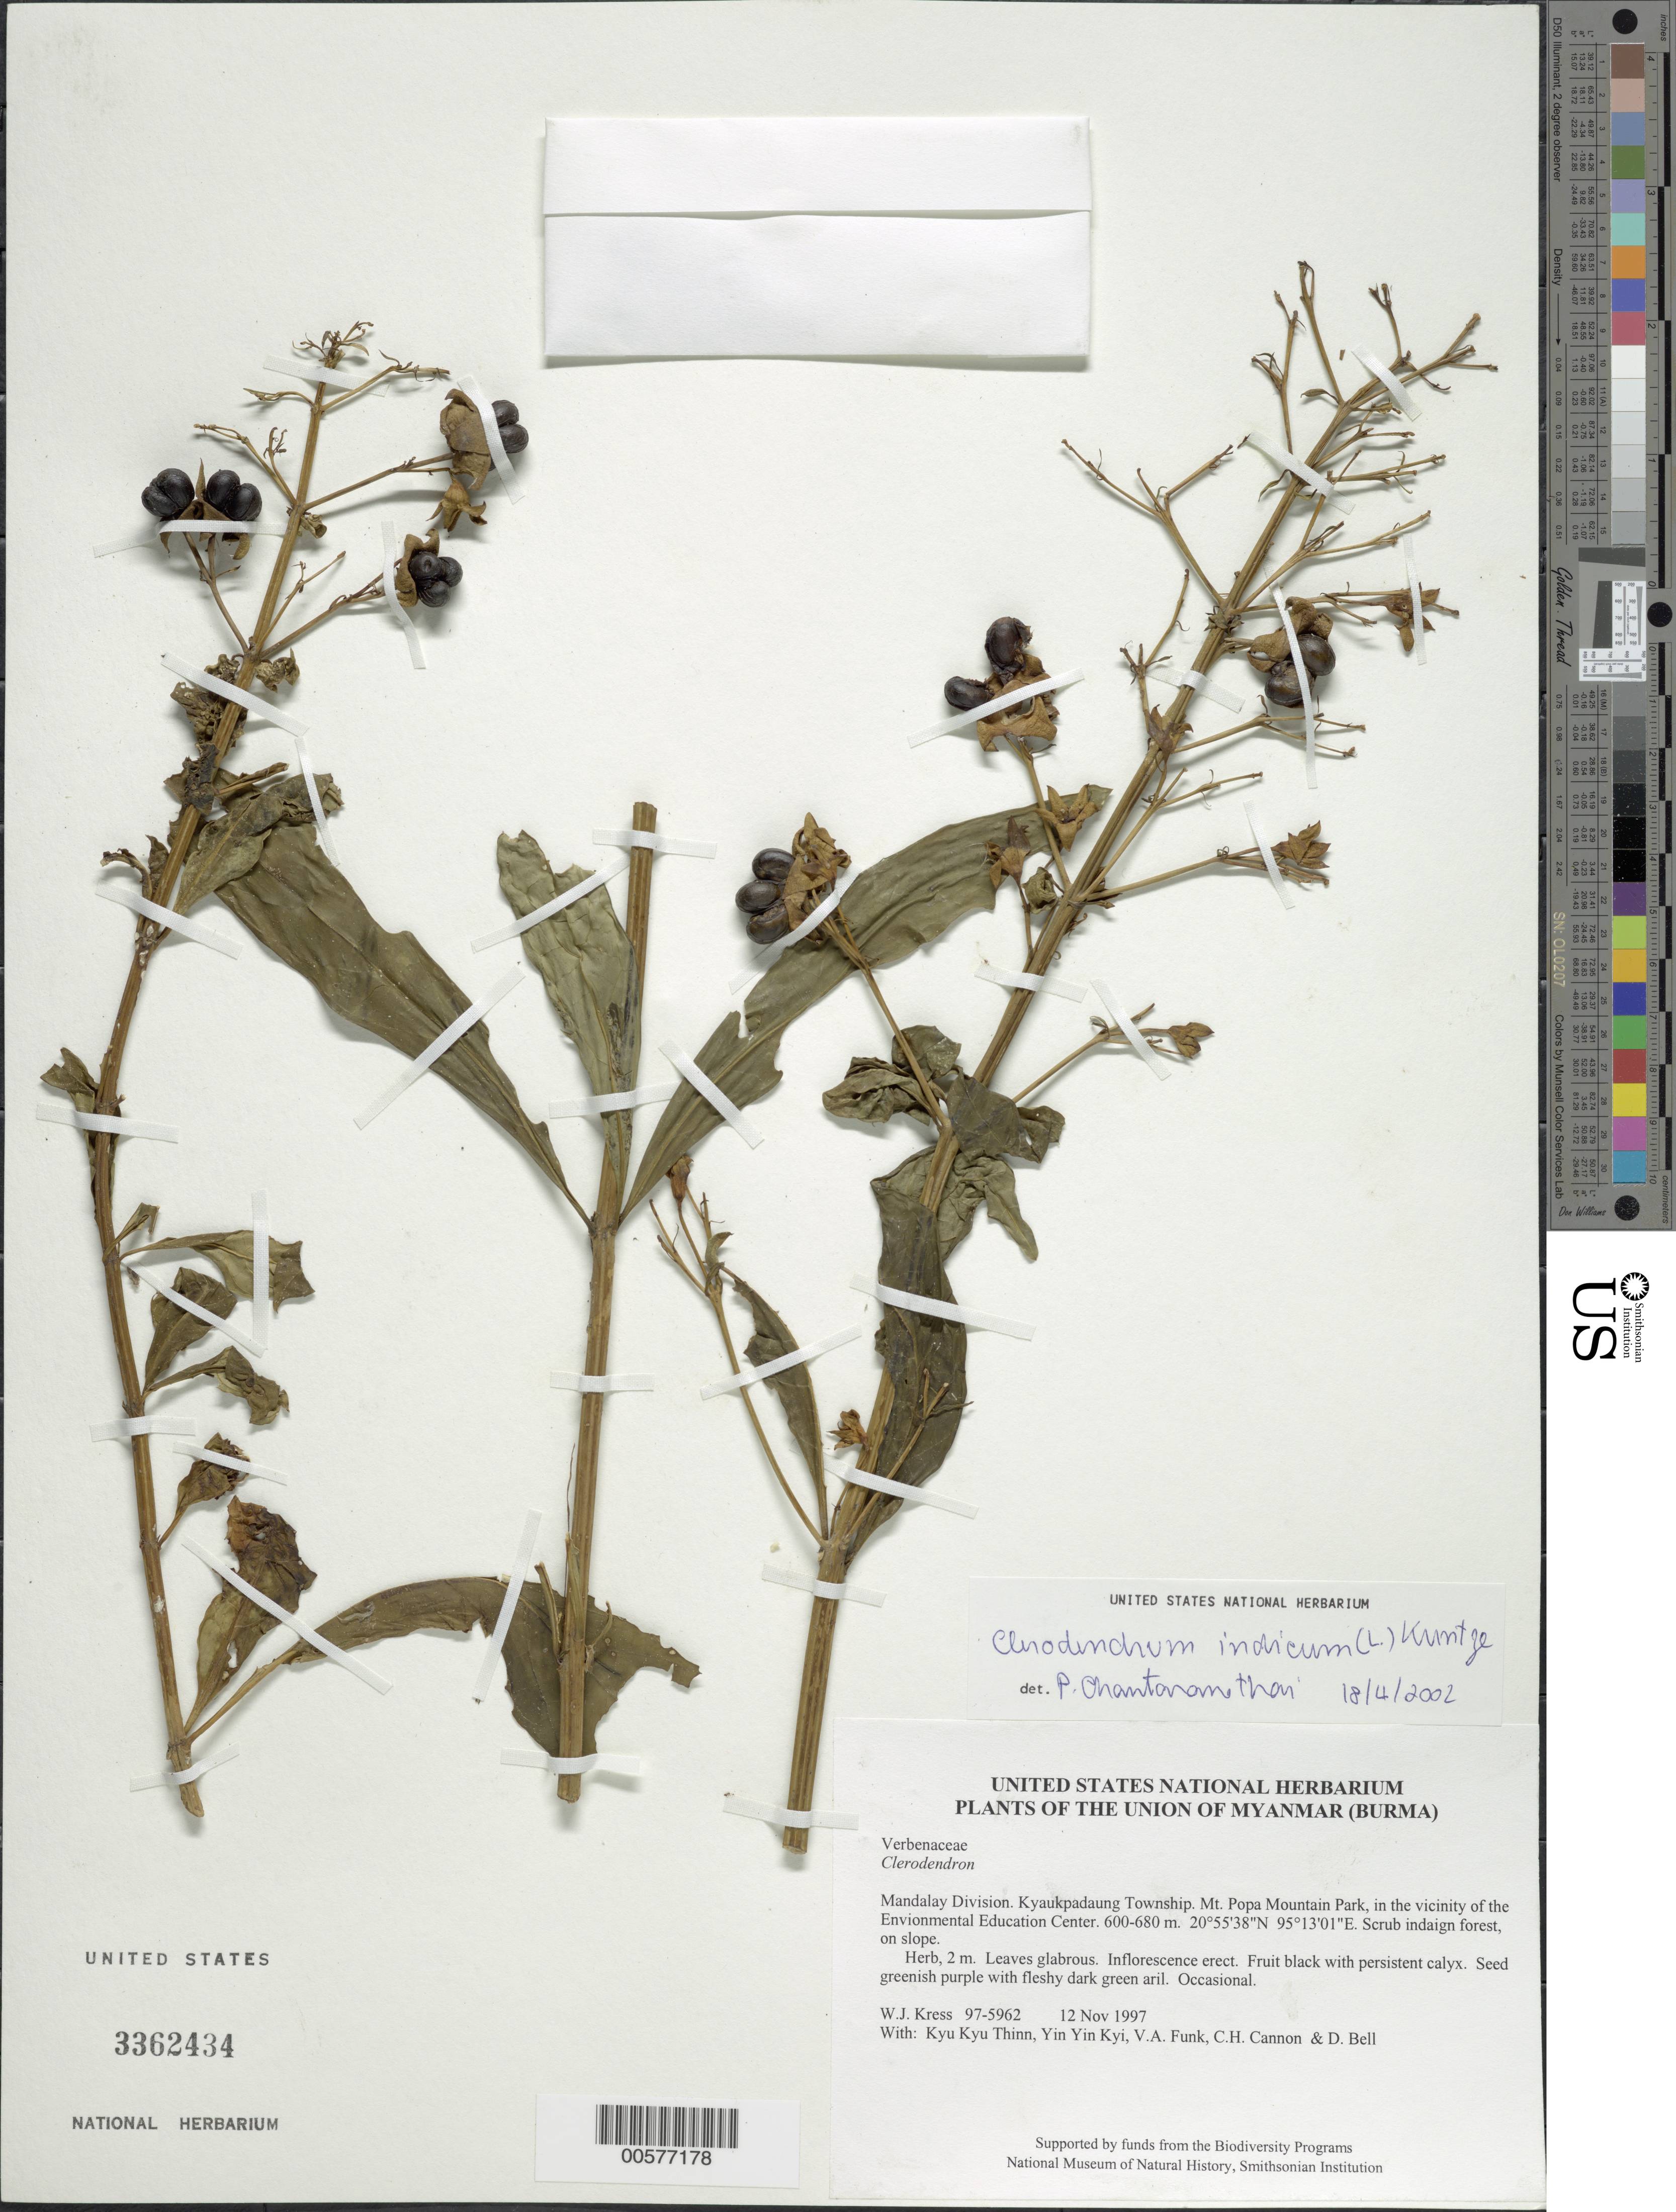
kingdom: Plantae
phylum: Tracheophyta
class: Magnoliopsida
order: Lamiales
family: Lamiaceae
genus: Clerodendrum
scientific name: Clerodendrum indicum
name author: (L.) Kuntze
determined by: Chantonomethen, P.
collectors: W. J. Kress, Kyu Kyu Thinn, Yin Yin Kyi, V. Funk, C. H. Cannon & D. A. Bell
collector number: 97-5962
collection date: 1997-11-12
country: Myanmar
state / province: Mandalay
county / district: Kyaukpadaung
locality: Mt. Popa Mountain Park, in the vicinity of the Envionmental Education Center.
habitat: Scrub indaign forest, on slope.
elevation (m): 600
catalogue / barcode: US 3362434